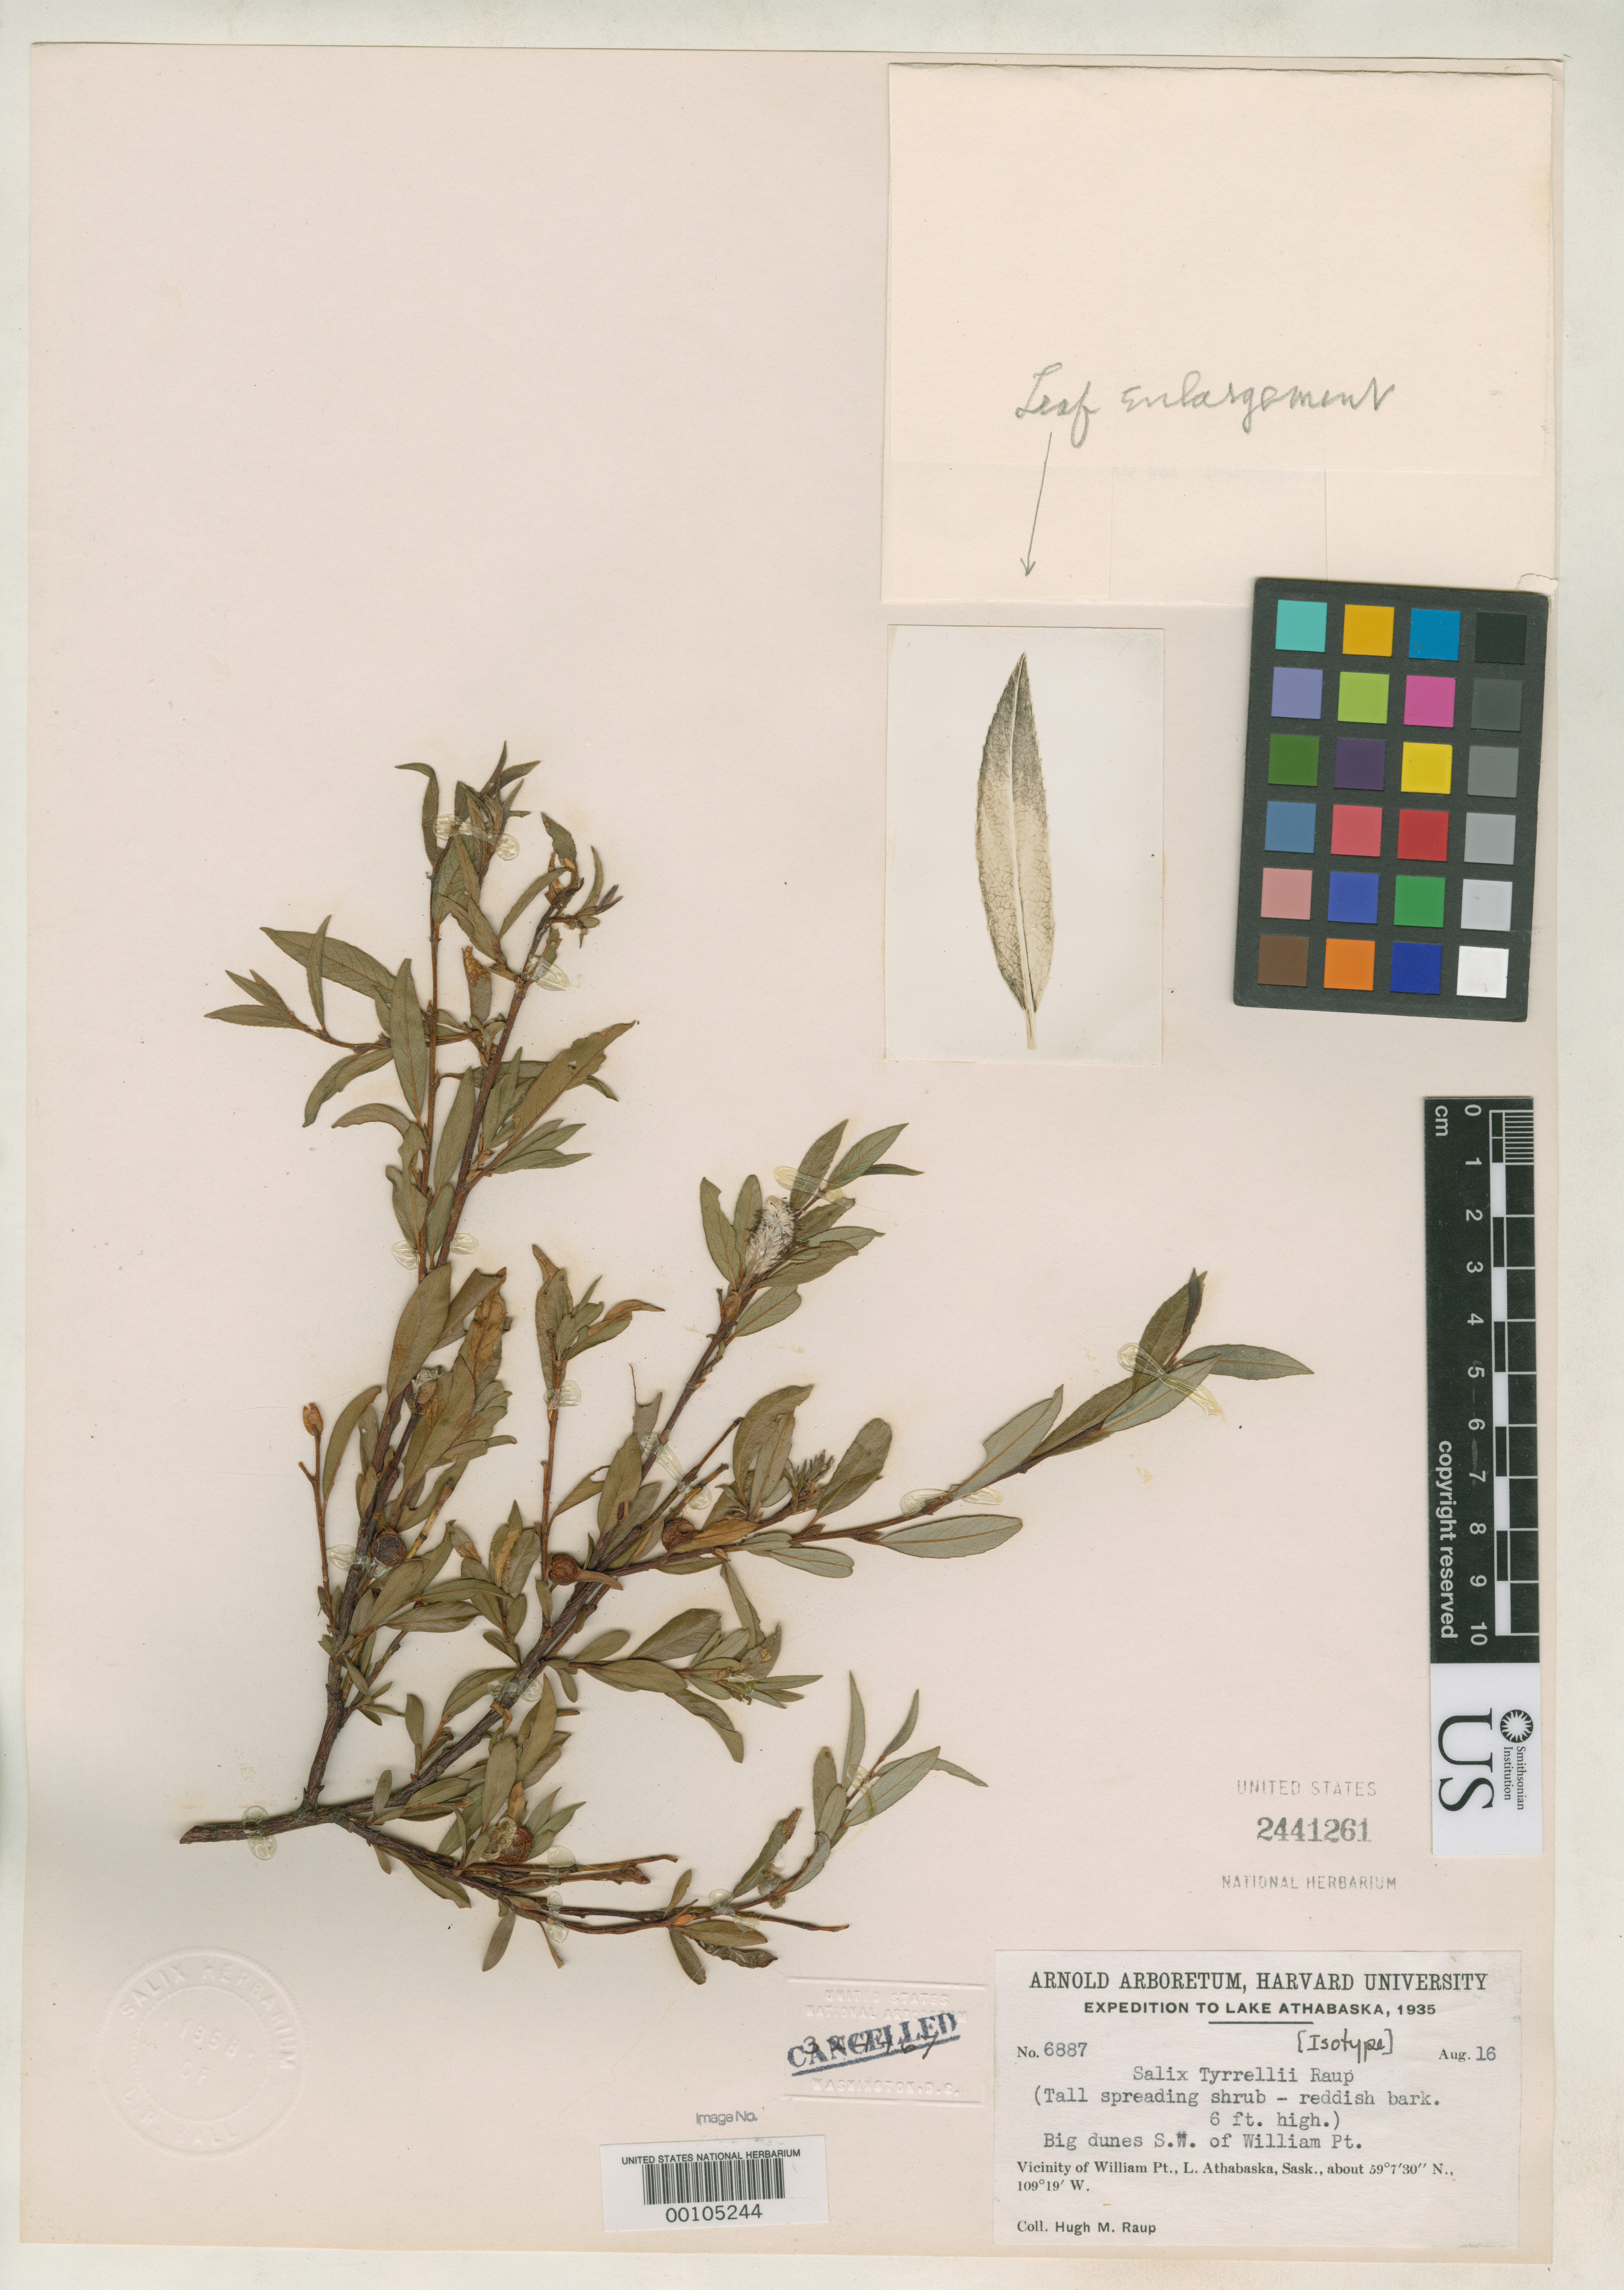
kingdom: Plantae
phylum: Tracheophyta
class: Magnoliopsida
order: Malpighiales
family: Salicaceae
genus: Salix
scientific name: Salix tyrrellii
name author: Raup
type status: Isotype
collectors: H. Raup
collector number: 6887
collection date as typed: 16 Aug 1935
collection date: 1935-08-16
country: Canada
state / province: Saskatchewan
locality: S shore of Lake Athabaska.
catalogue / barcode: US 2441261